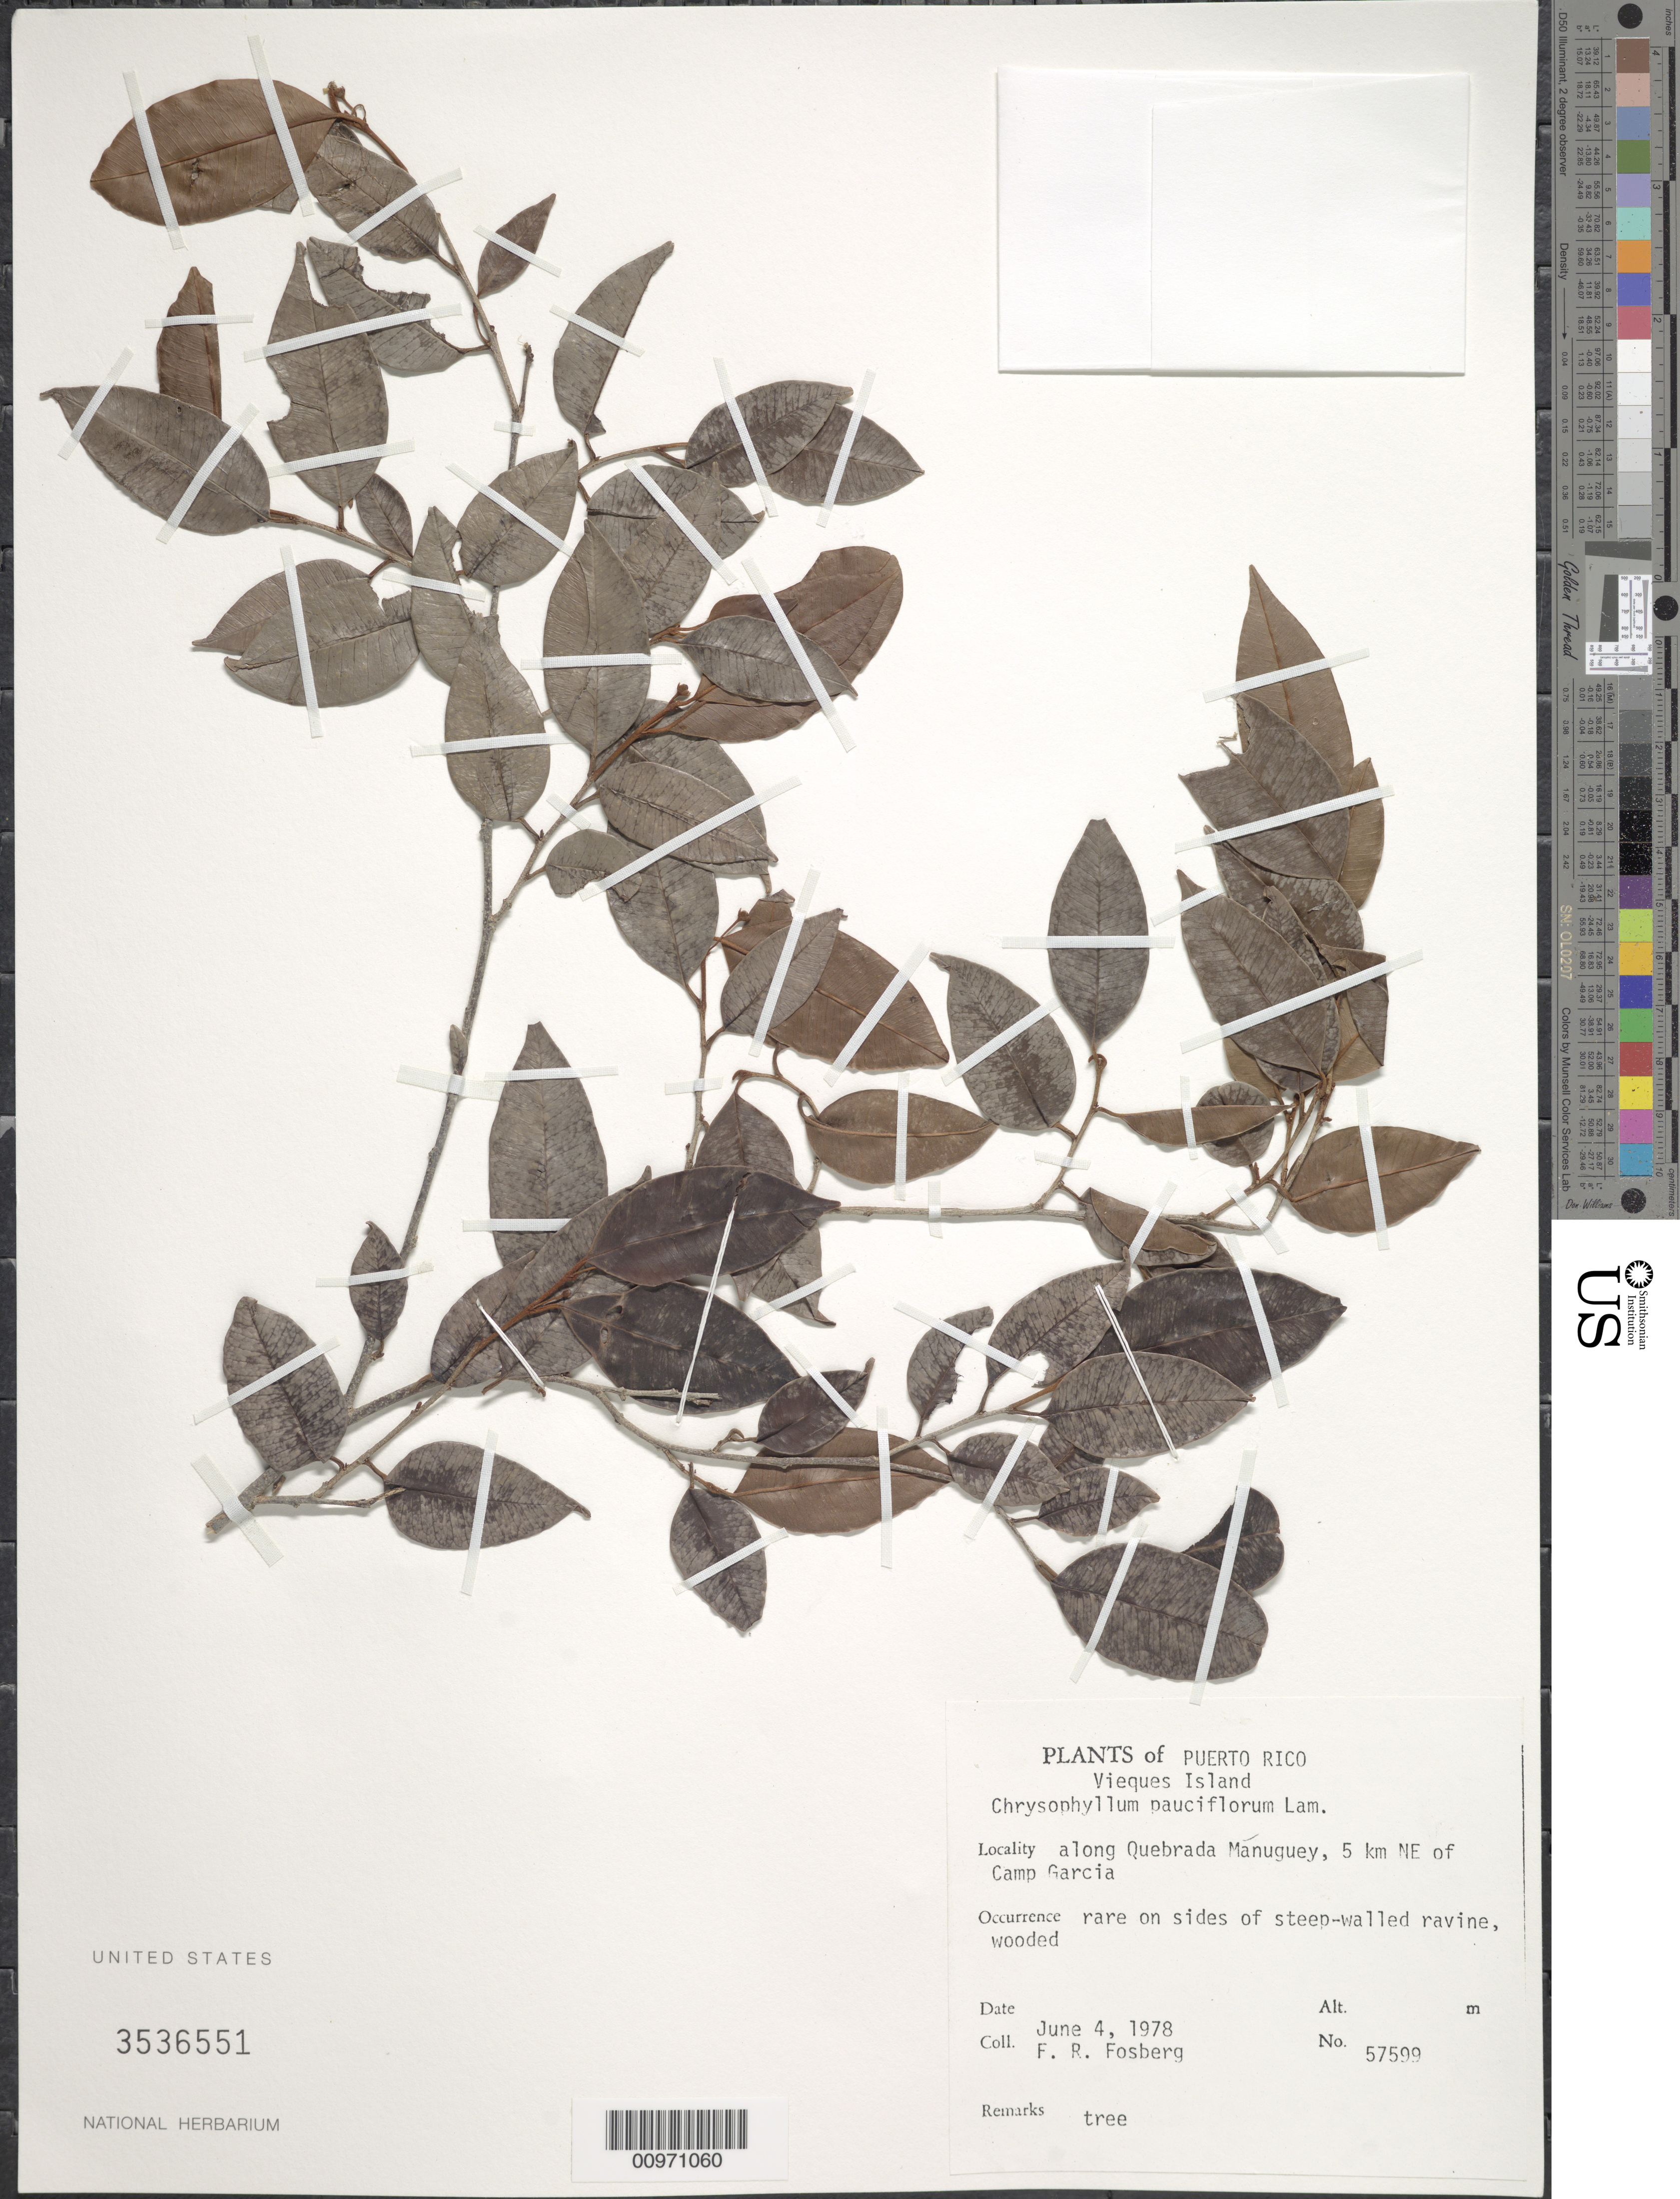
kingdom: Plantae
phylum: Tracheophyta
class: Magnoliopsida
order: Ericales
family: Sapotaceae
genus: Chrysophyllum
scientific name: Chrysophyllum pauciflorum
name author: Lam.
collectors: F. R. Fosberg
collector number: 57599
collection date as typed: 04 Jun 1978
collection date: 1978-06-04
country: Puerto Rico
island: Vieques I.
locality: Along Quebrada Manuguey, 5 km NE of Camp Garcia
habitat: On sides of steep-walled ravine, wooded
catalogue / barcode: US 3536551